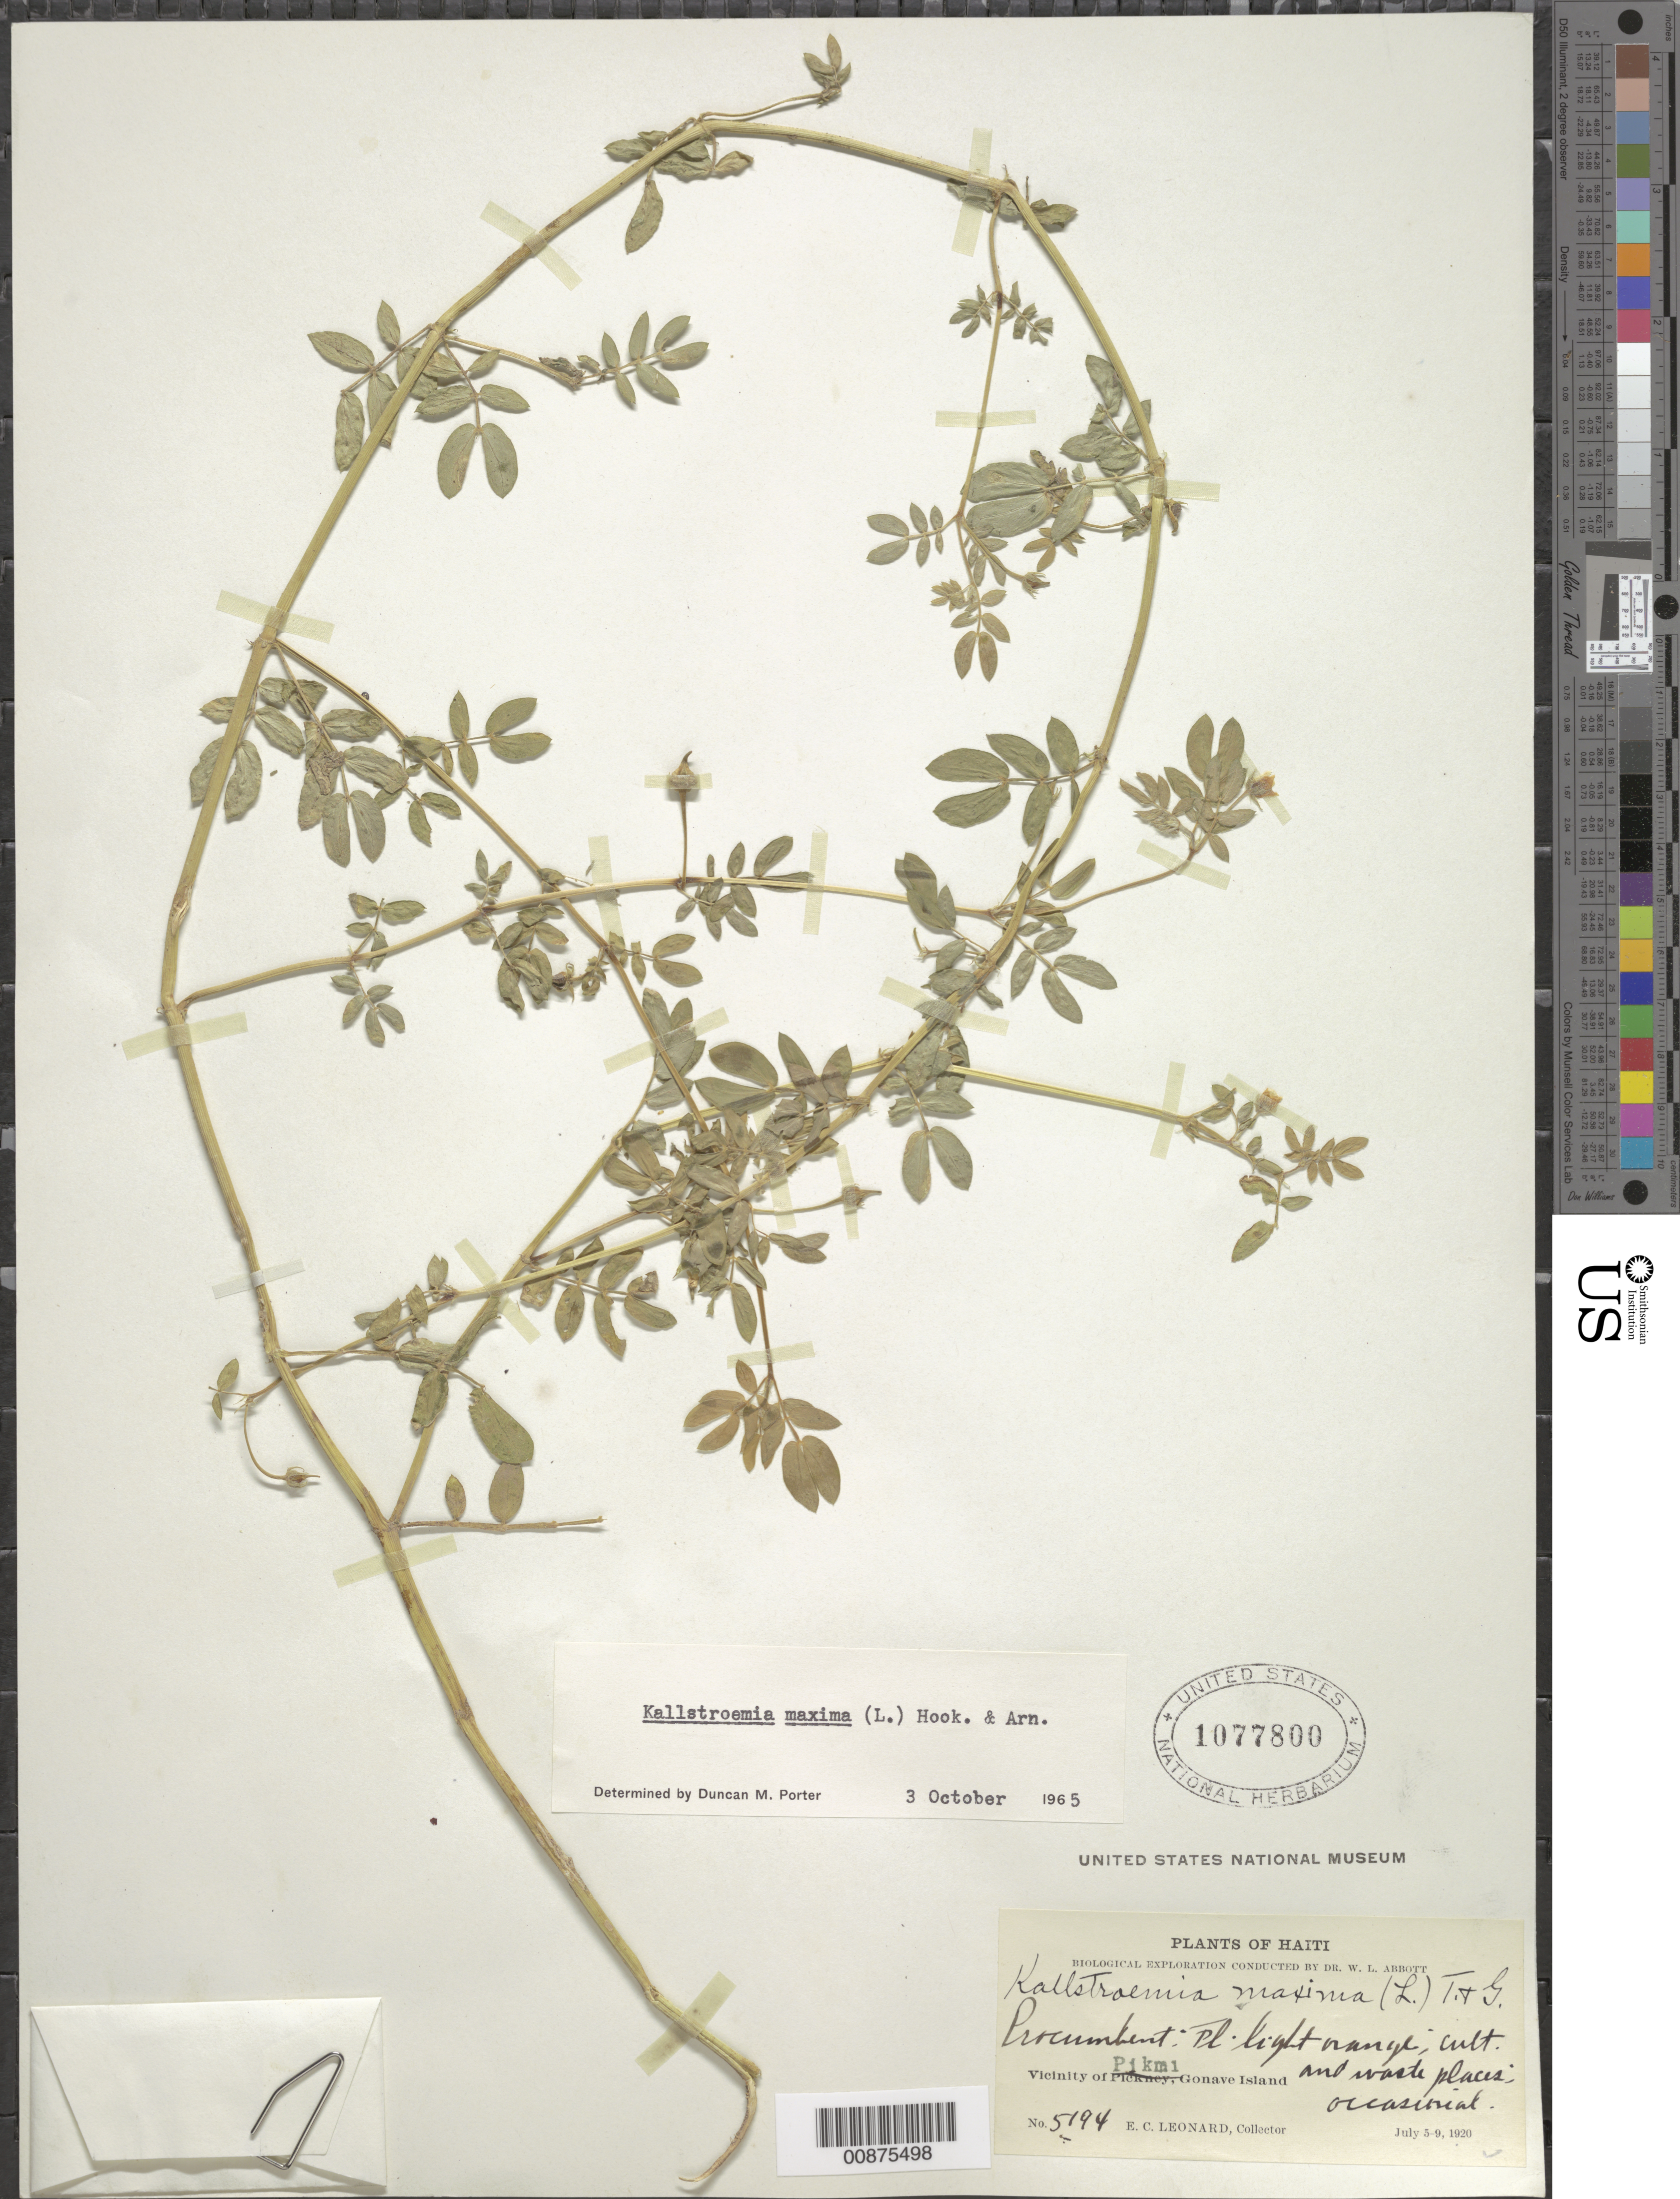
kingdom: Plantae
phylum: Tracheophyta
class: Magnoliopsida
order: Zygophyllales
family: Zygophyllaceae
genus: Kallstroemia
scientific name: Kallstroemia maxima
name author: (L.) Hook. & Arn.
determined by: Porter, D. M.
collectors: E. C. Leonard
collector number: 5194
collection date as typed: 05 Jul 1920 to 09 Jul 1920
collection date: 1920-07-05/1920-07-09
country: Haiti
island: Île de la Gonâve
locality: Vicinity of Pikmi, Gonave Island.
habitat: Cultivated and waste places.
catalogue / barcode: US 1077800